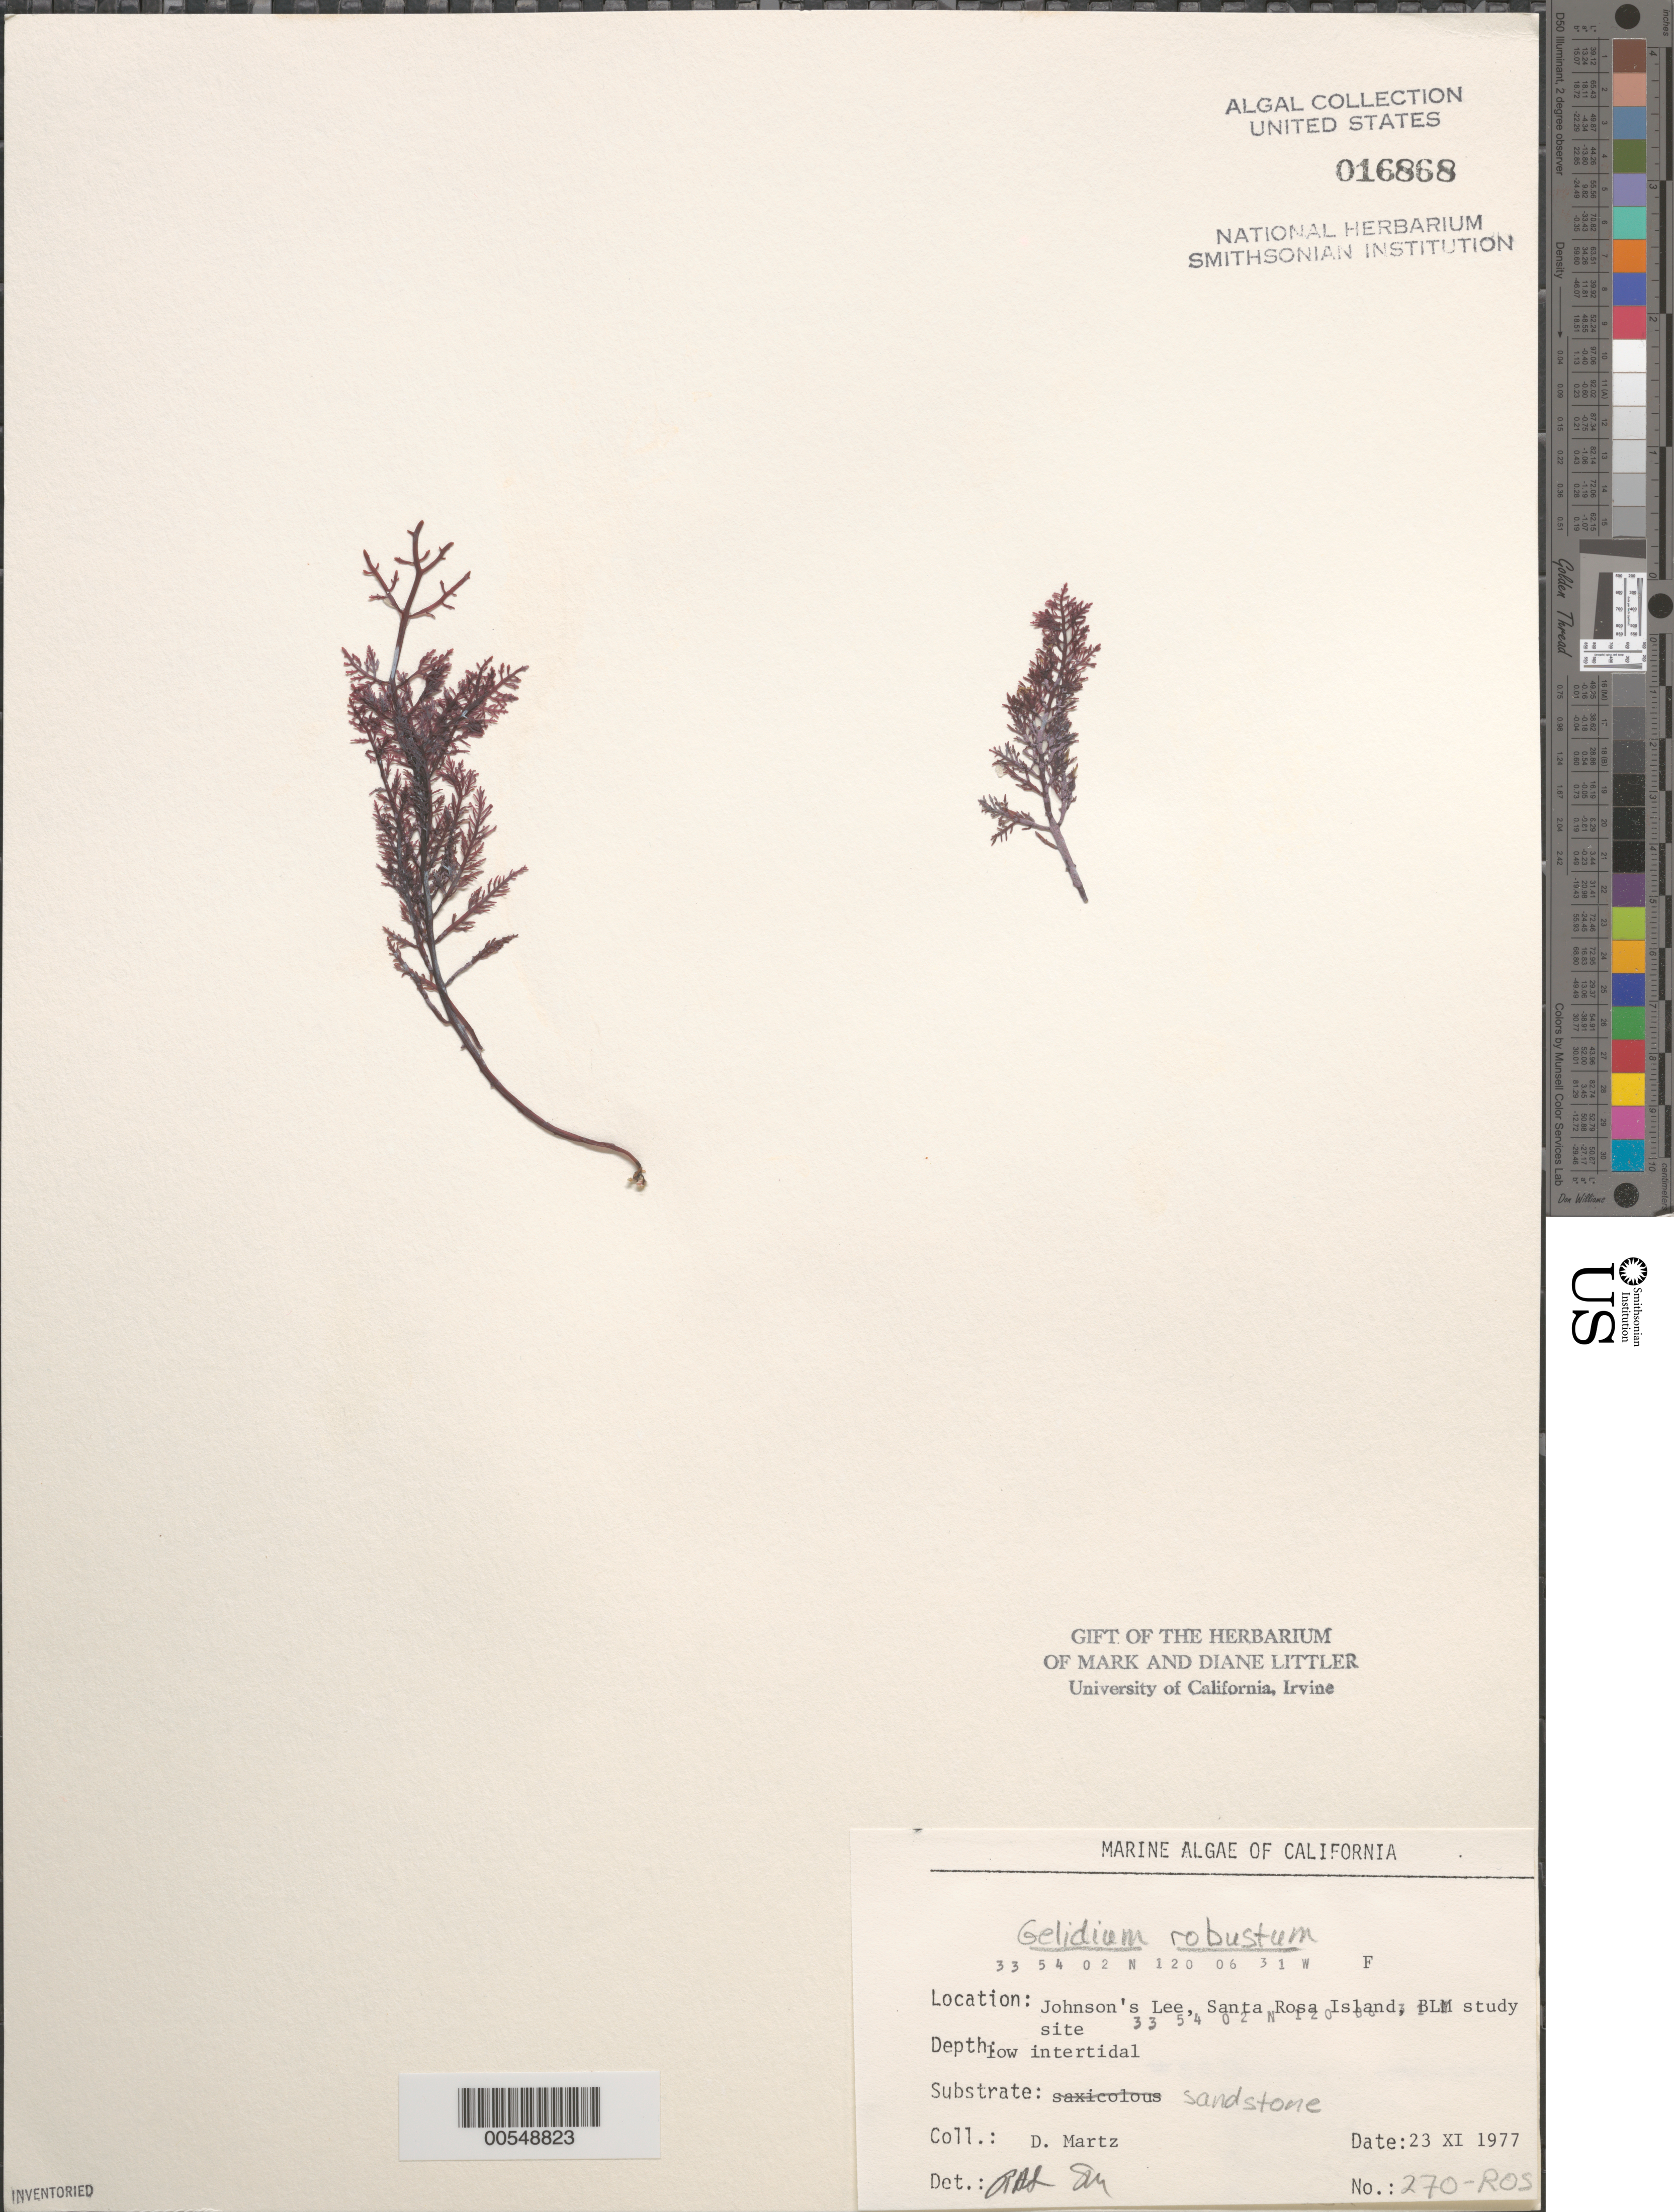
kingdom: Plantae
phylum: Rhodophyta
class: Florideophyceae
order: Gelidiales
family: Gelidiaceae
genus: Gelidium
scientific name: Gelidium robustum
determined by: Sims, Robert H.; Murray, S. N.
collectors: D. Martz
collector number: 270-ros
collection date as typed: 23 Nov 1977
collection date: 1977-11-23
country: United States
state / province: California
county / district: Santa Barbara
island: Santa Rosa Island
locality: Johnson's Lee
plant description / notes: BLM-SOCALBIGHT Rocky Intertidal Survey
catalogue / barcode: US 16868